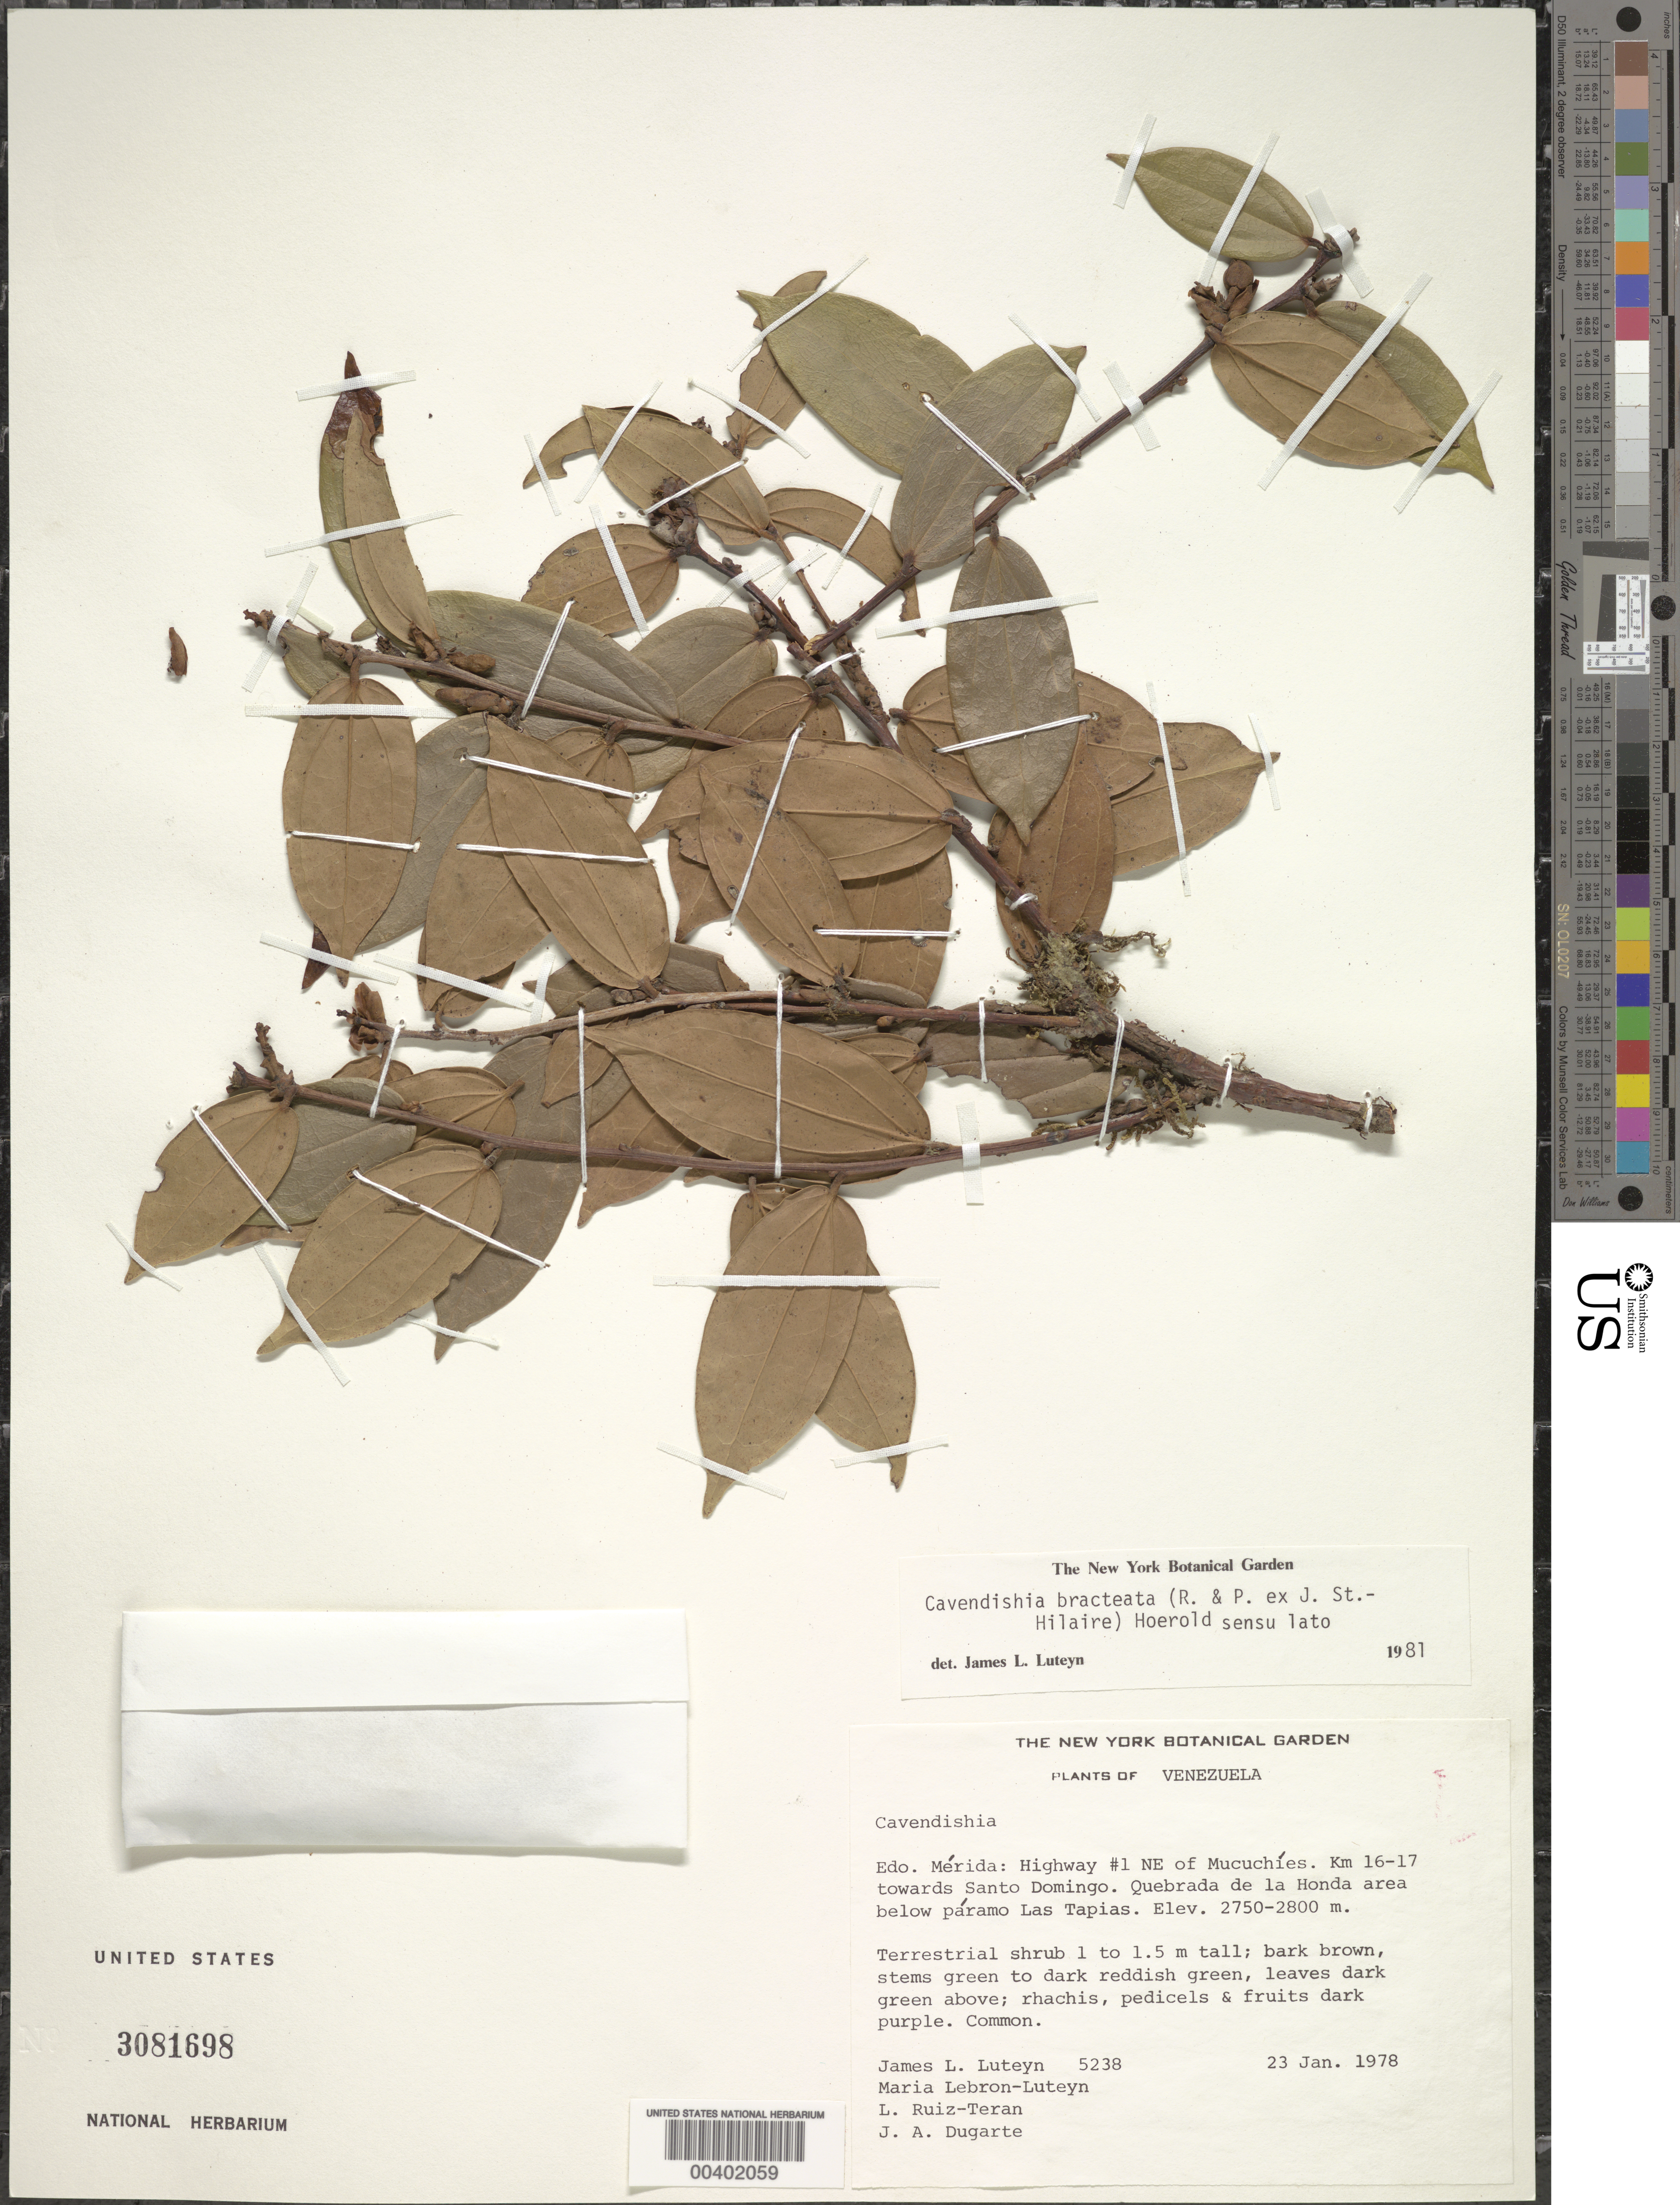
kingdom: Plantae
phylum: Tracheophyta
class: Magnoliopsida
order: Ericales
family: Ericaceae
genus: Cavendishia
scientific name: Cavendishia bracteata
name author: (Ruiz & Pav. ex J. St.-Hil.) Hoerold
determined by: Luteyn, J. L.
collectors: J. L. Luteyn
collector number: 5238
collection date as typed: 23 Jan 1978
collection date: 1978-01-23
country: Venezuela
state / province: Mérida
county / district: Rangel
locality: Highway #1 NE of Mucuchíes. Km. 16-17 towards Santo Domingo. Quebrada de la Honda area below páramo Las Tapias.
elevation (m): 2750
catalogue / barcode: US 3081698